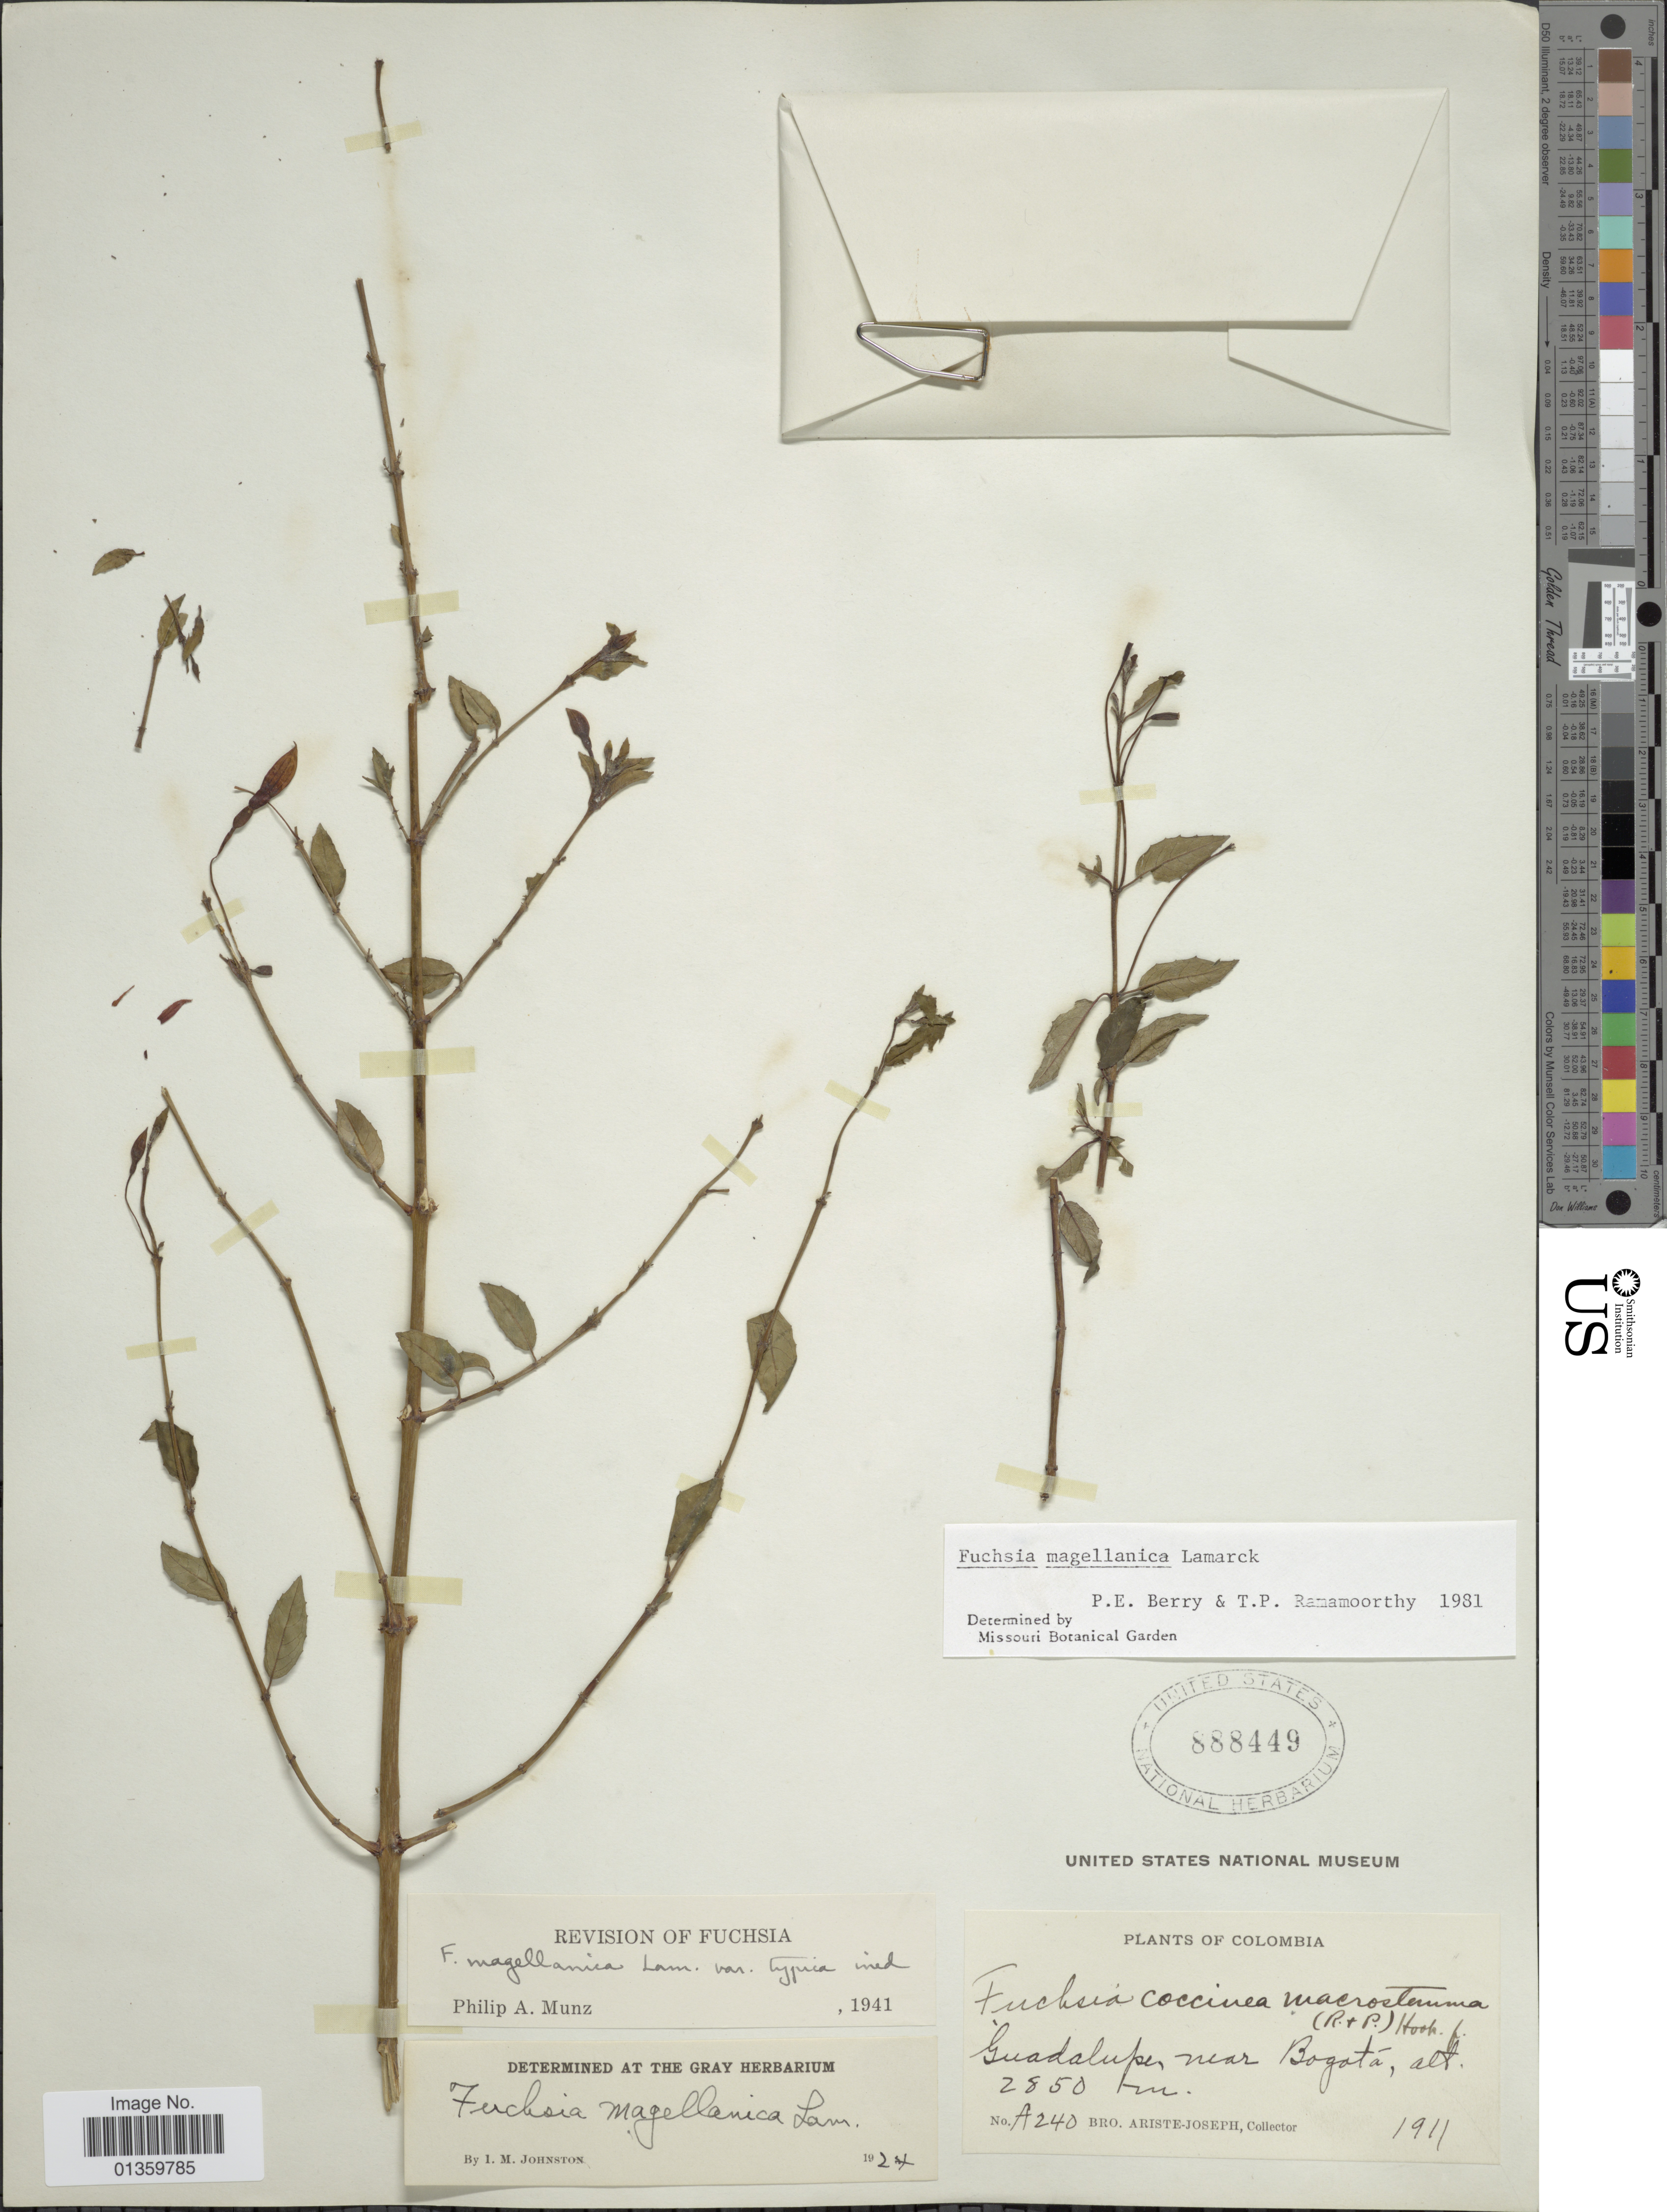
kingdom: Plantae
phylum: Tracheophyta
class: Magnoliopsida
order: Myrtales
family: Onagraceae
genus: Fuchsia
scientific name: Fuchsia magellanica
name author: Lam.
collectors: Bro. Ariste-Joseph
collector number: A240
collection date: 1911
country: Colombia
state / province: Bogota D.C.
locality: Guadalupes near Bogotá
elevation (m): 2850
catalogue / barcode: US 888449